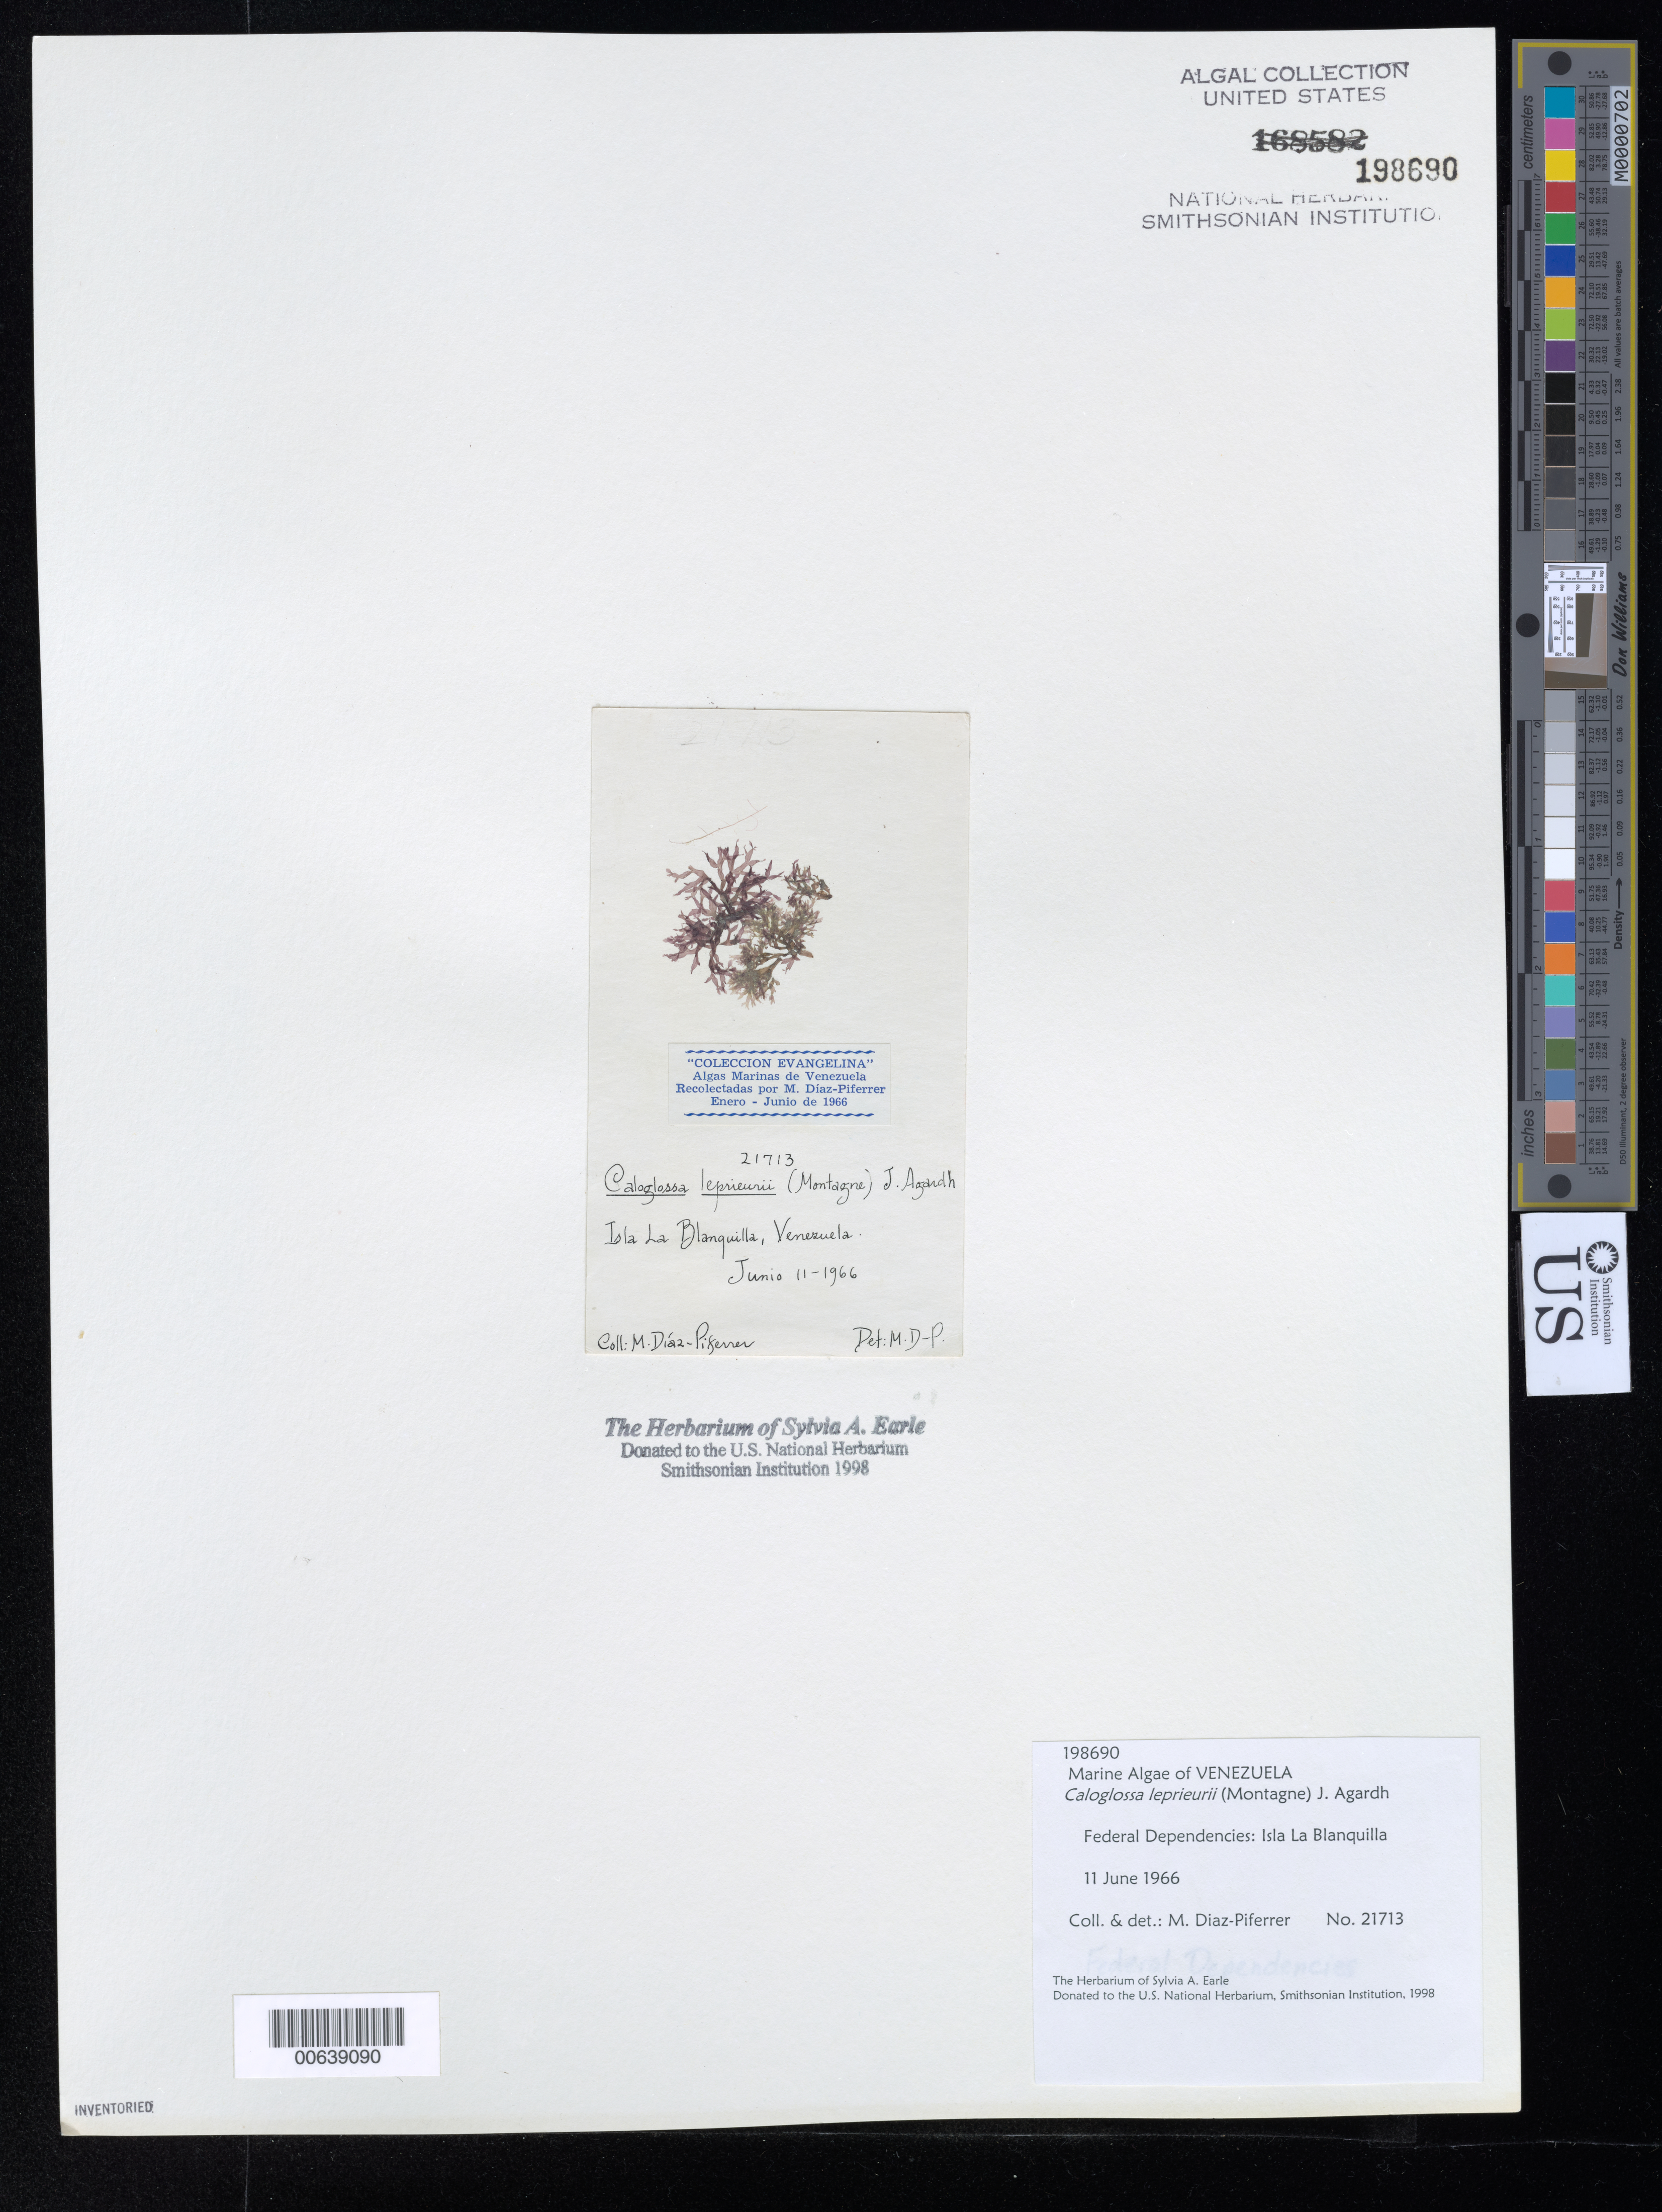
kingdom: Plantae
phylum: Rhodophyta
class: Florideophyceae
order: Ceramiales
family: Delesseriaceae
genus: Caloglossa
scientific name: Caloglossa leprieurii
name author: (Mont.) G. Martens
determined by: Diaz-Piferrer, M.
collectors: M. Diaz-Piferrer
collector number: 21713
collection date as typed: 11 Jun 1966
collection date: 1966-06-11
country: Venezuela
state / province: Dependencias Federales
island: Isla La Blanquilla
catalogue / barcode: US 198690